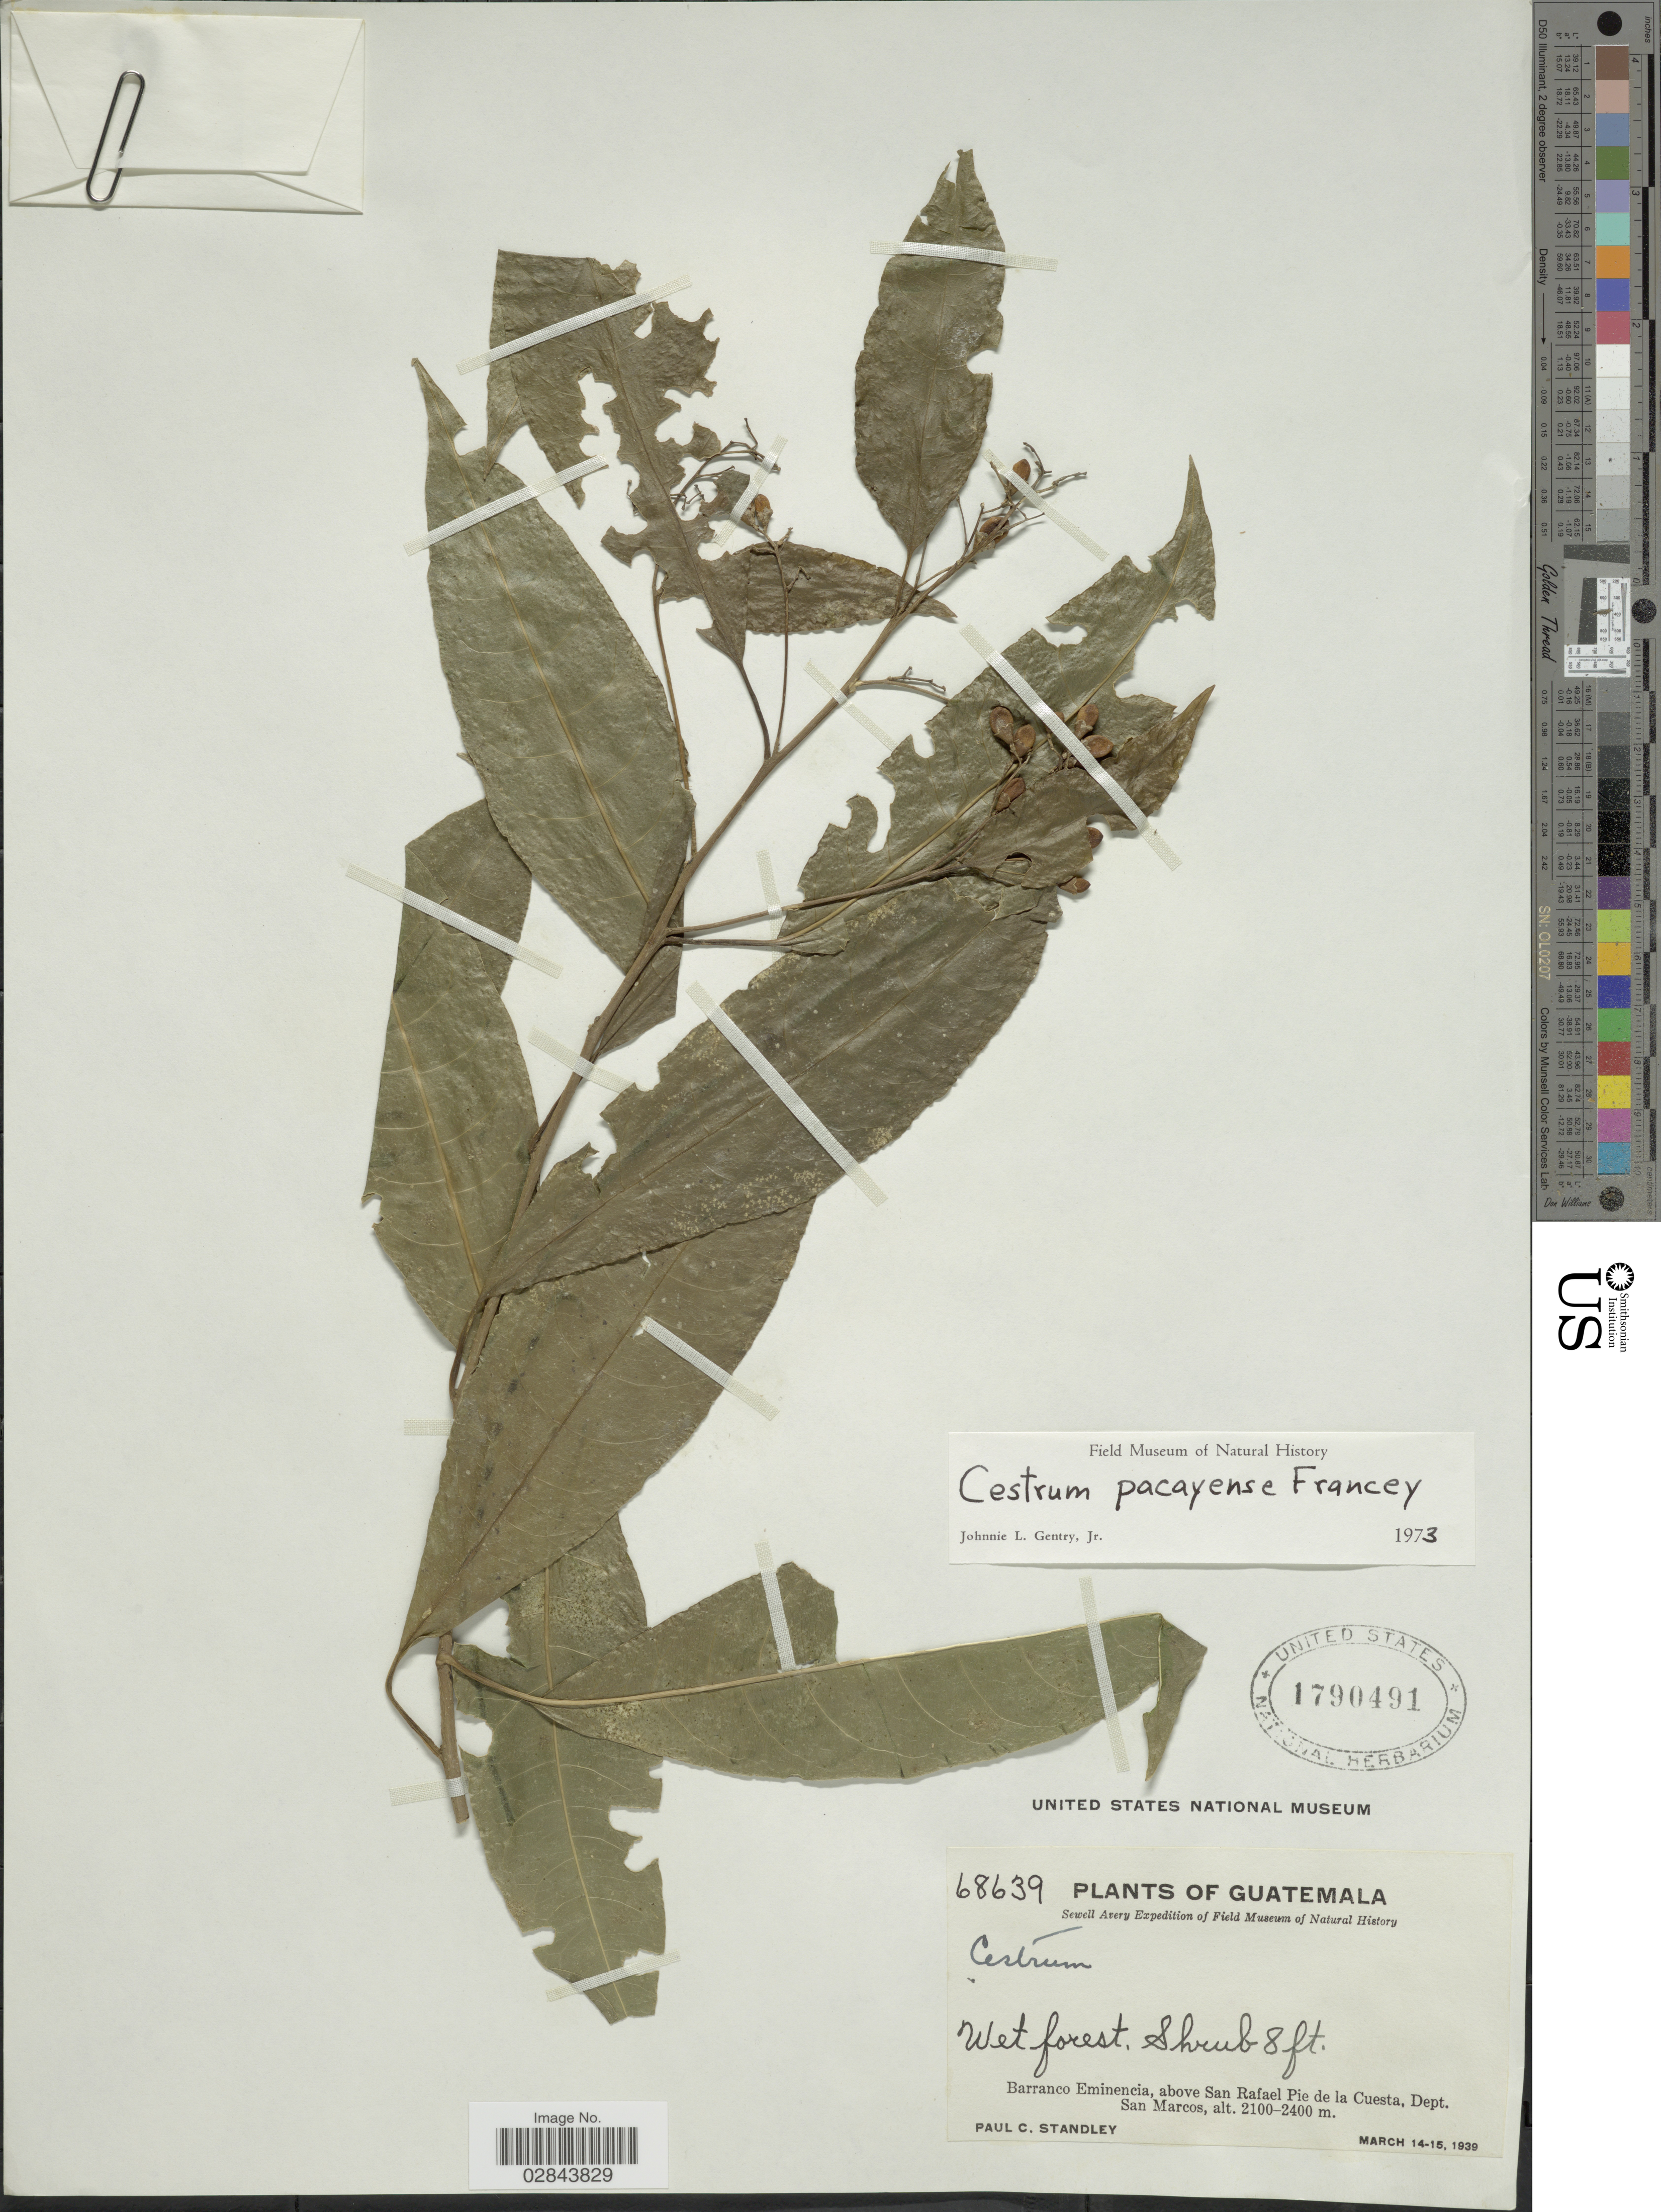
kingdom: Plantae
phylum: Tracheophyta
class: Magnoliopsida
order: Solanales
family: Solanaceae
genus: Cestrum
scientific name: Cestrum pacayense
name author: Francey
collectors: P. C. Standley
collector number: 68639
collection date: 1939-03-14/1939-03-15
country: Guatemala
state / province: San Marcos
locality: Barranco Eminencia, above San Rafael Pie de la Cuesta, Dept. San Marcos.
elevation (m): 2100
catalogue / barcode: US 1790491